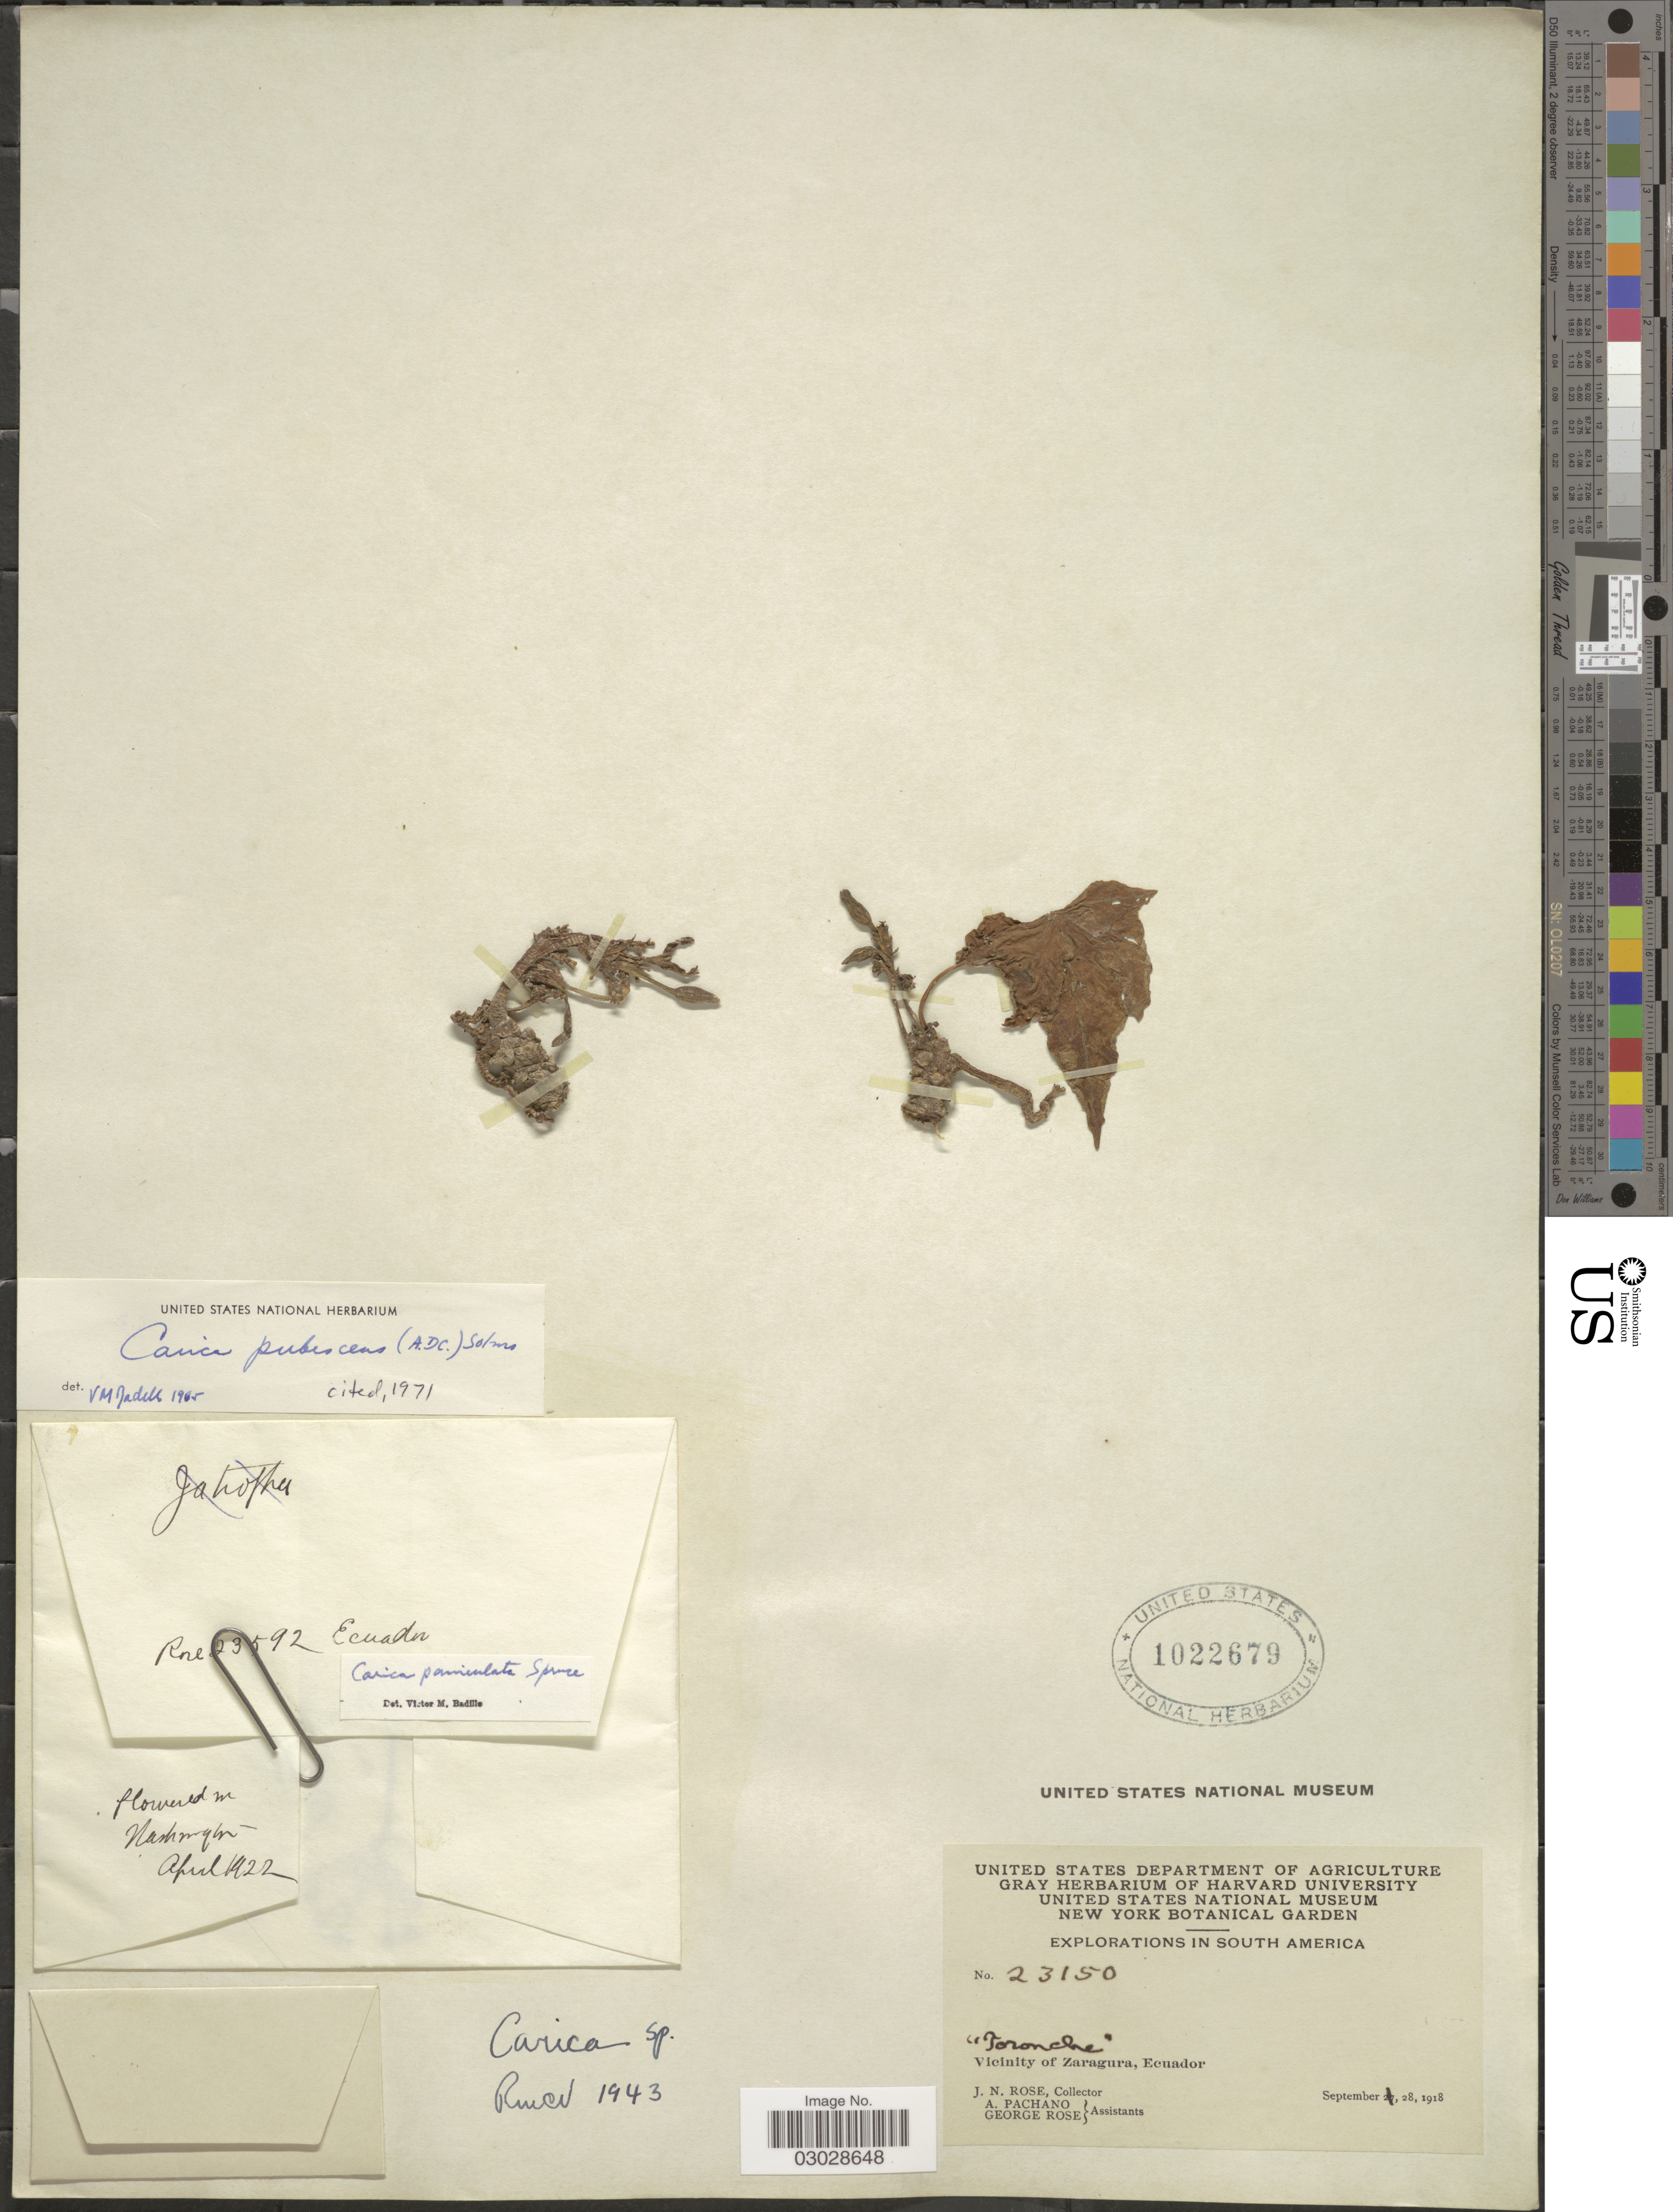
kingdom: Plantae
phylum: Tracheophyta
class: Magnoliopsida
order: Brassicales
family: Caricaceae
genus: Vasconcellea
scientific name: Vasconcellea pubescens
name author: A. DC.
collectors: J. N. Rose, A. Pachano & G. Rose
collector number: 23150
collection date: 1918-09-28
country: Ecuador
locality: Toronche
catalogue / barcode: US 1022679